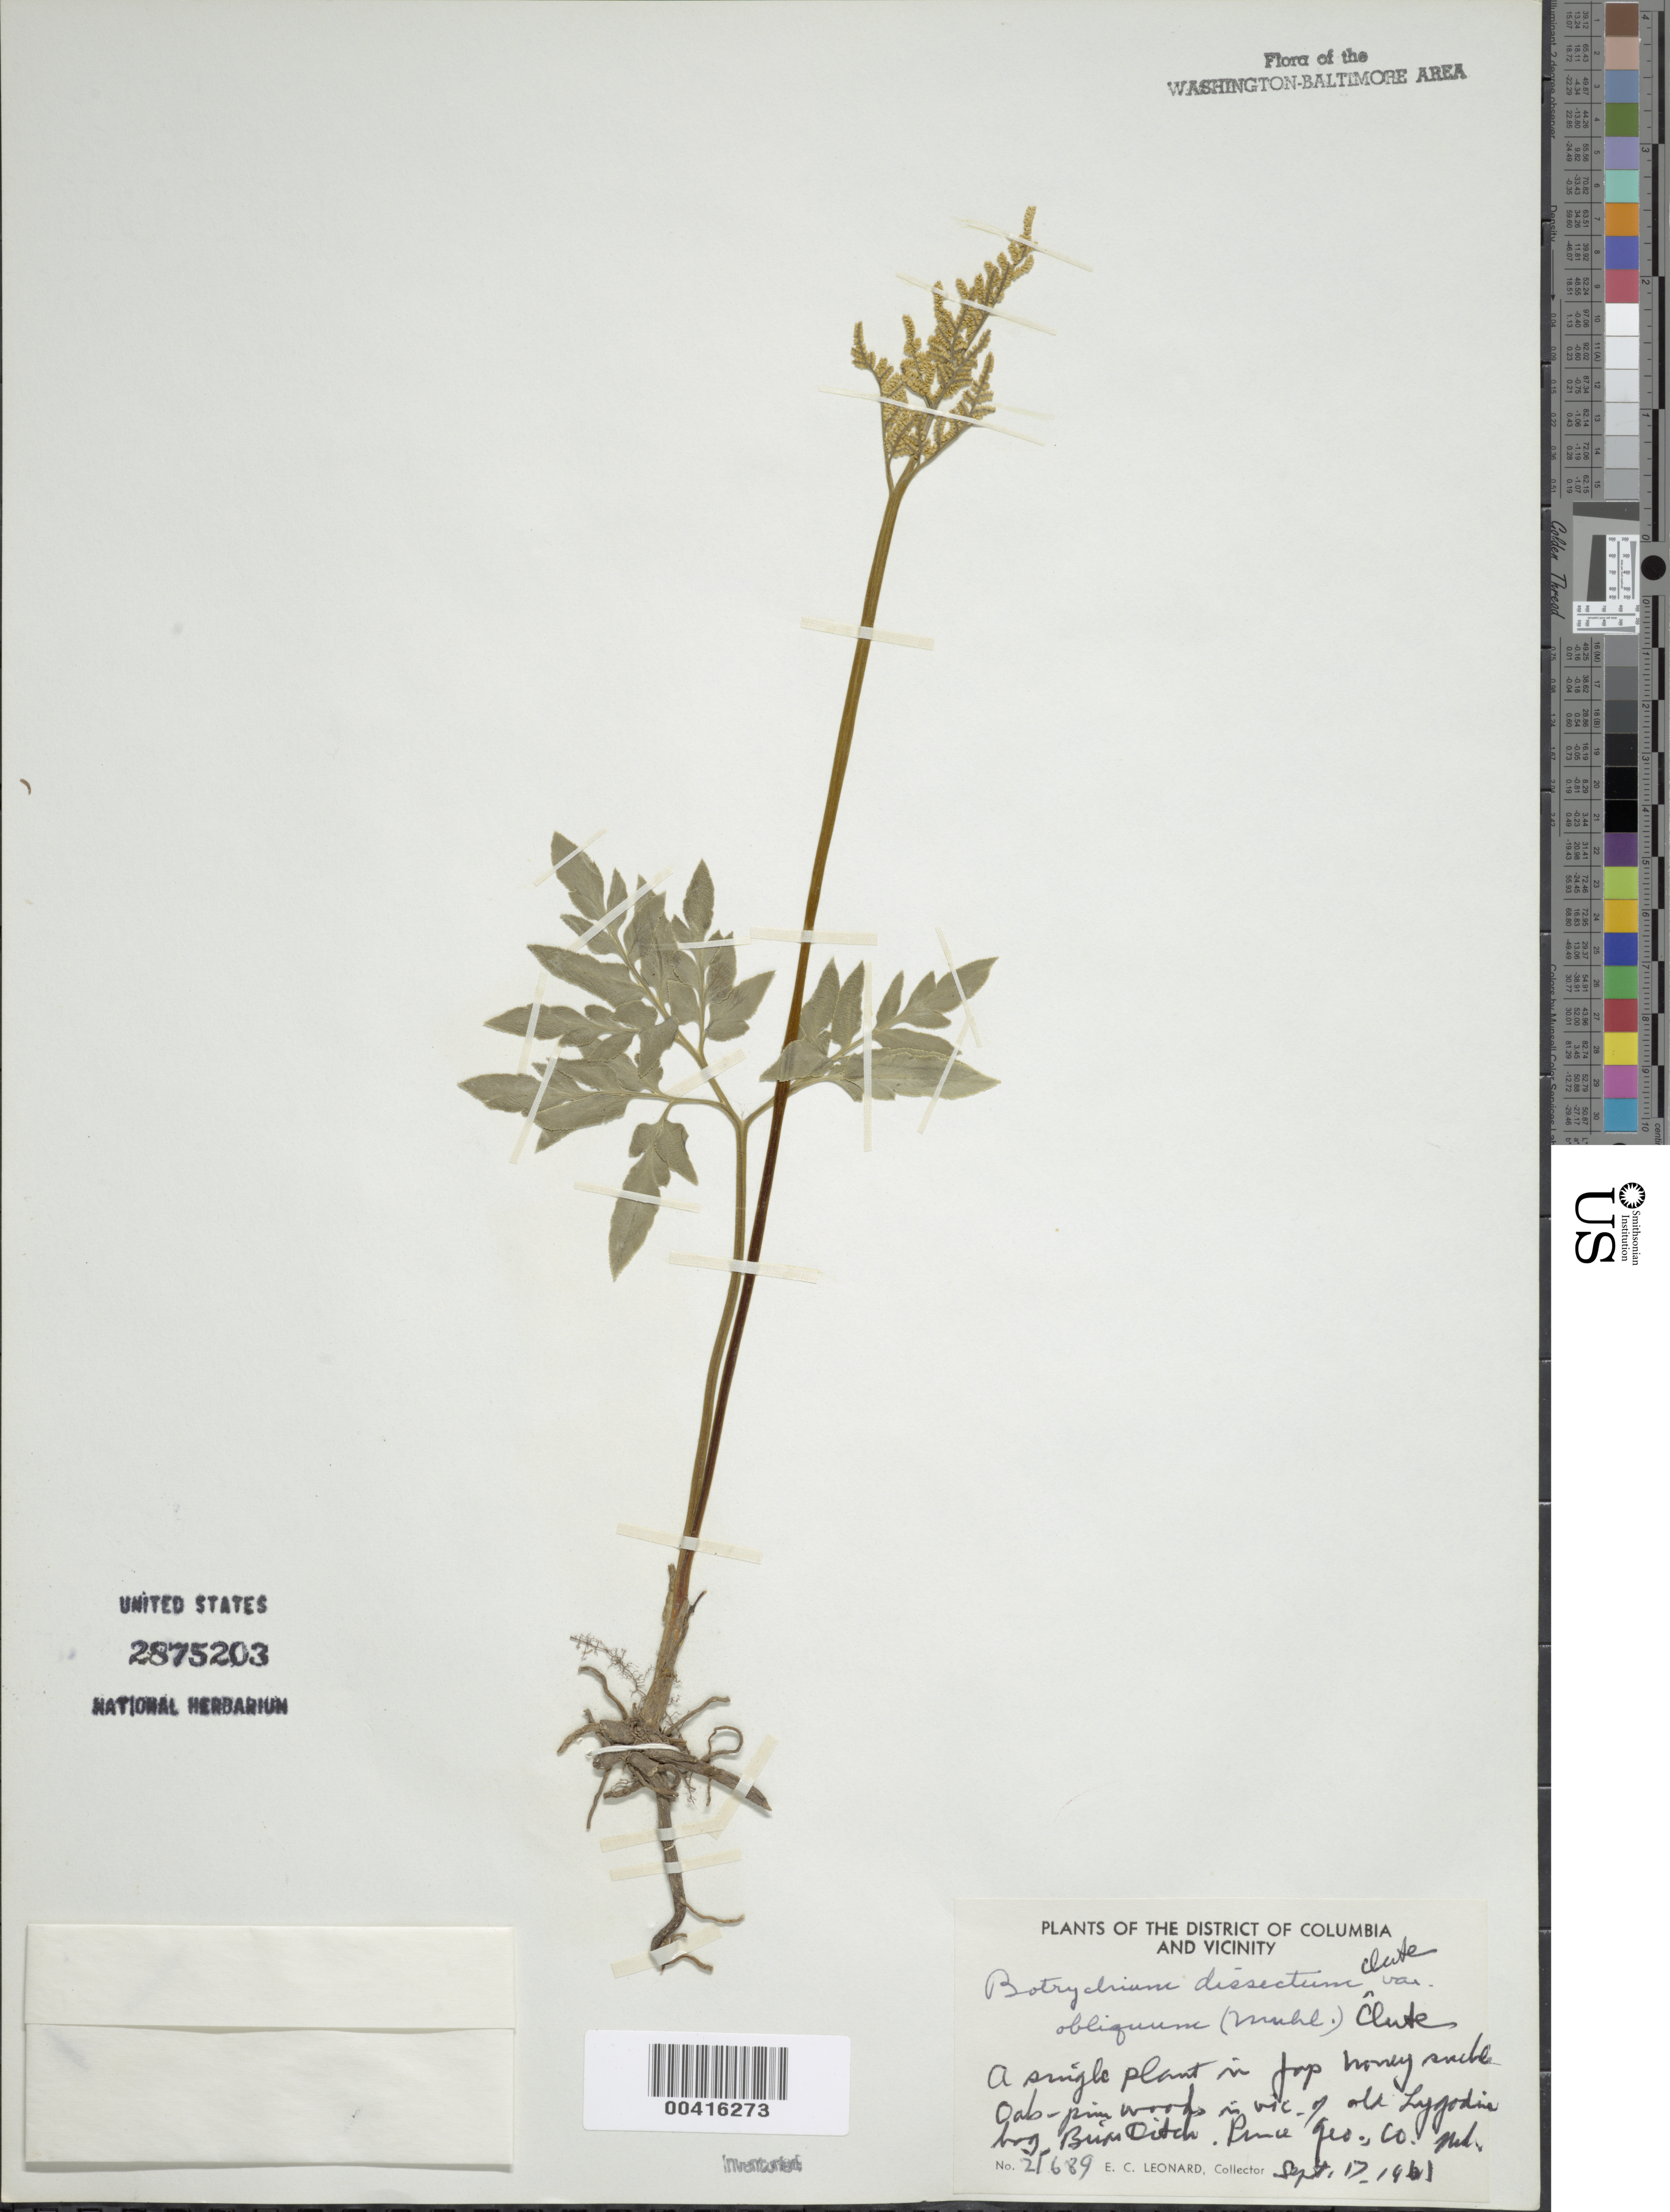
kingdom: Plantae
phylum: Tracheophyta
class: Polypodiopsida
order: Ophioglossales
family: Ophioglossaceae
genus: Botrychium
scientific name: Botrychium dissectum var. obliquum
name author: Clute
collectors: E. C. Leonard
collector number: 21689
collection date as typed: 17 Sep 1961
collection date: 1961-09-17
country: United States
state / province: Maryland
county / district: Prince George's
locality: Vicinity of Old Lygodium Bog, Briar Ditch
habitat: Single plant in jap honey suckle in oak pine woods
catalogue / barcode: US 2875203